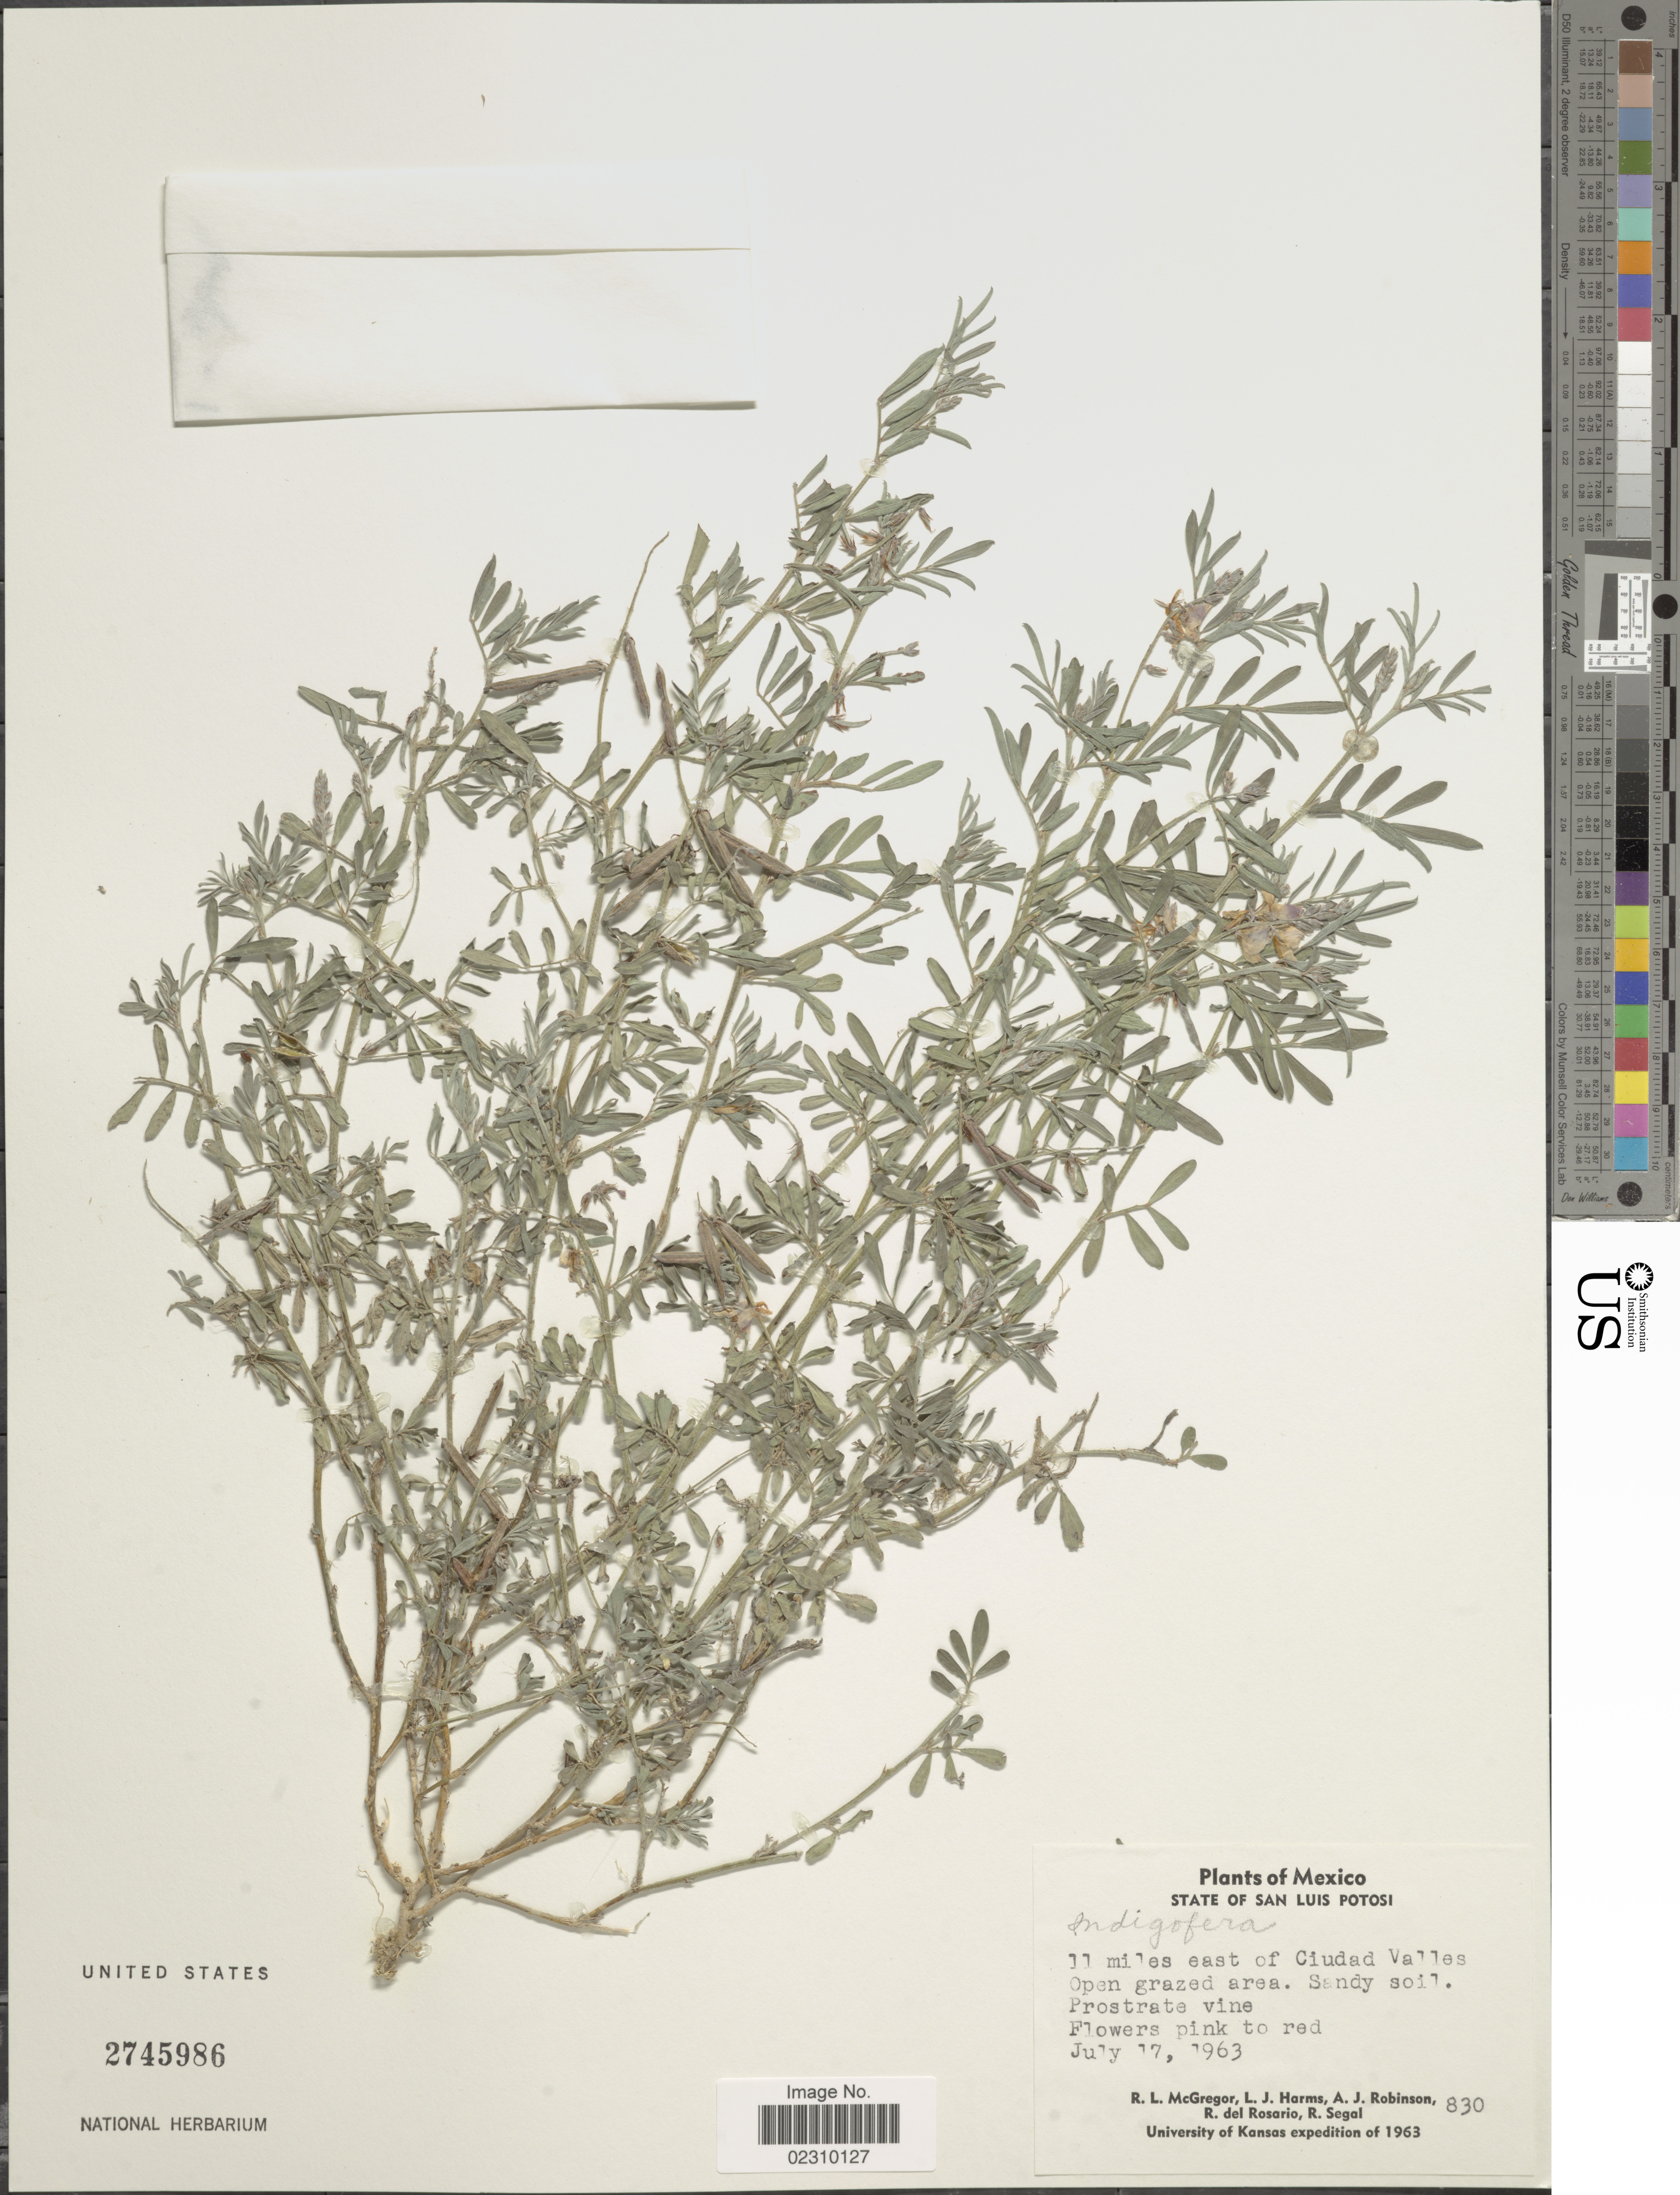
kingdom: Plantae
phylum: Tracheophyta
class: Magnoliopsida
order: Fabales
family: Fabaceae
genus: Indigofera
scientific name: Indigofera sp.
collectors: R. McGregor, L. Harms, A. J. Robinson, R. del Rosario & R. Segal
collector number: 830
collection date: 1963-07-17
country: Mexico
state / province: San Luis Potosí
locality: Mexico, San Luis Potosi, 11 miles east of Ciudad valles.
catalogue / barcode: US 2745986